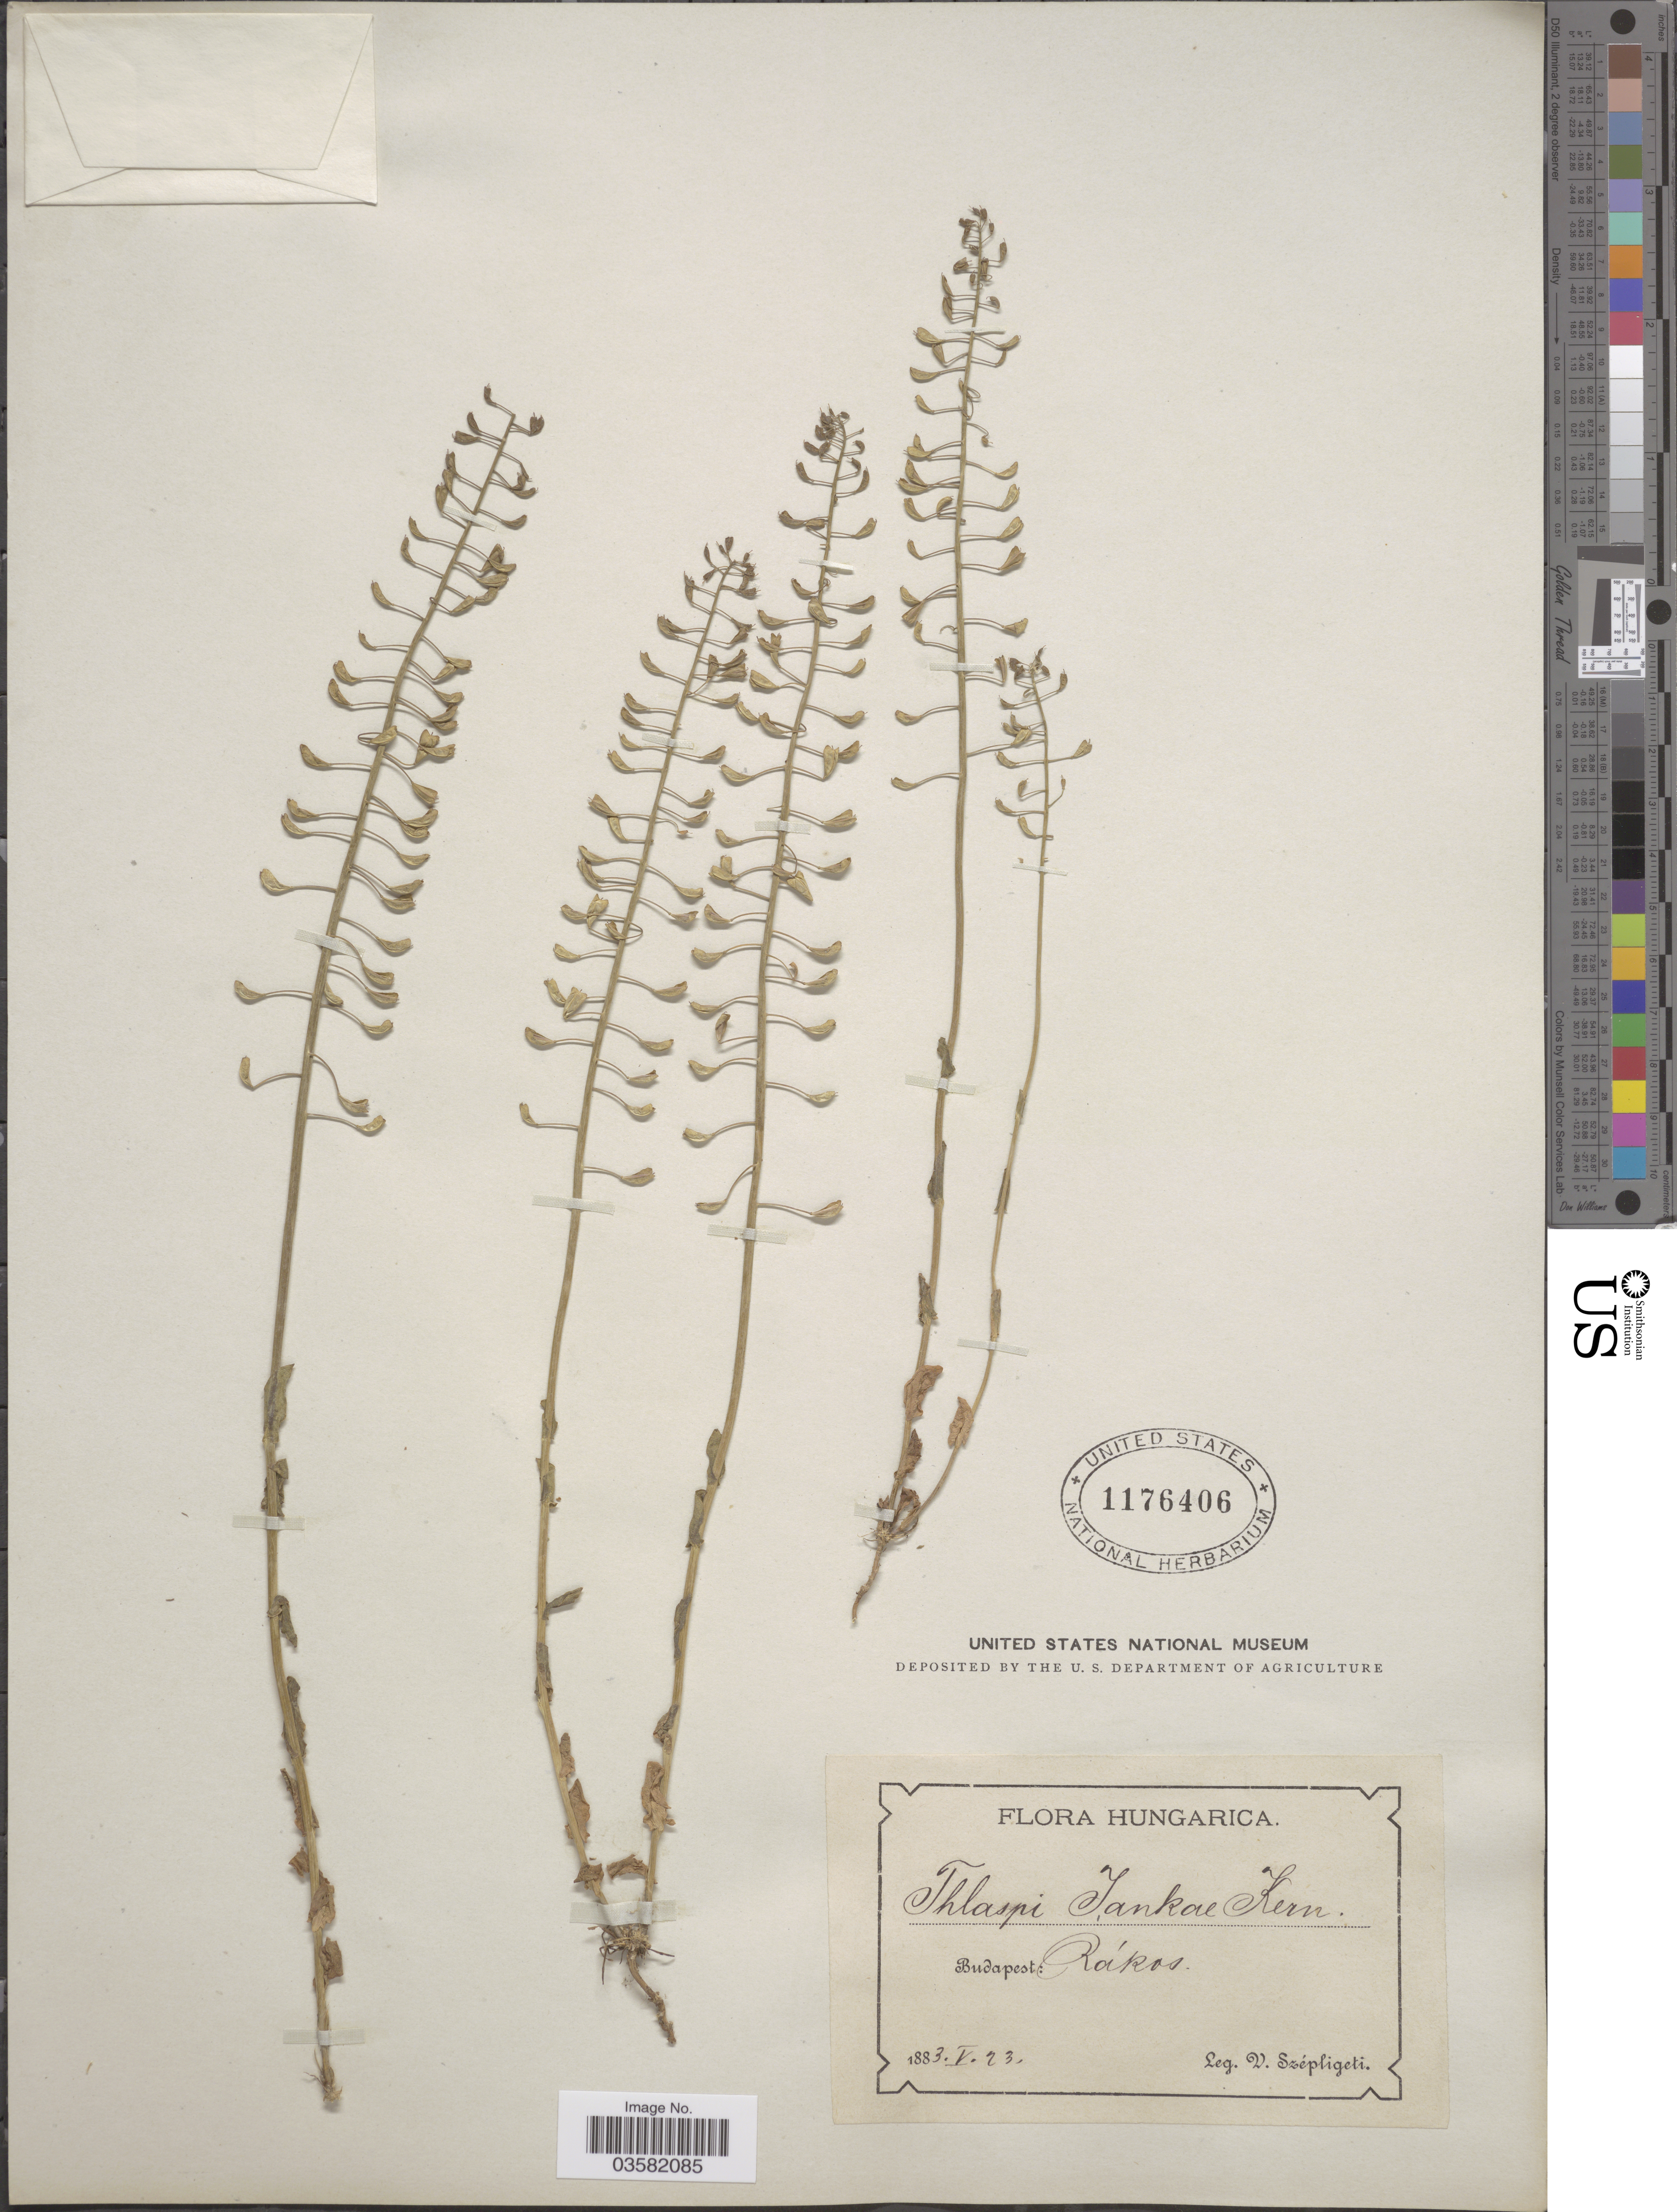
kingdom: Plantae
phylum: Tracheophyta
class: Magnoliopsida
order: Brassicales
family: Brassicaceae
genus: Thlaspi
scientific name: Thlaspi jankae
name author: A. Kern.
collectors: W. Szépligeti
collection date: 1883-05-23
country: Hungary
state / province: Budapest, Capital District of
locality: Budapest: Rákos.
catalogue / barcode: US 1176406